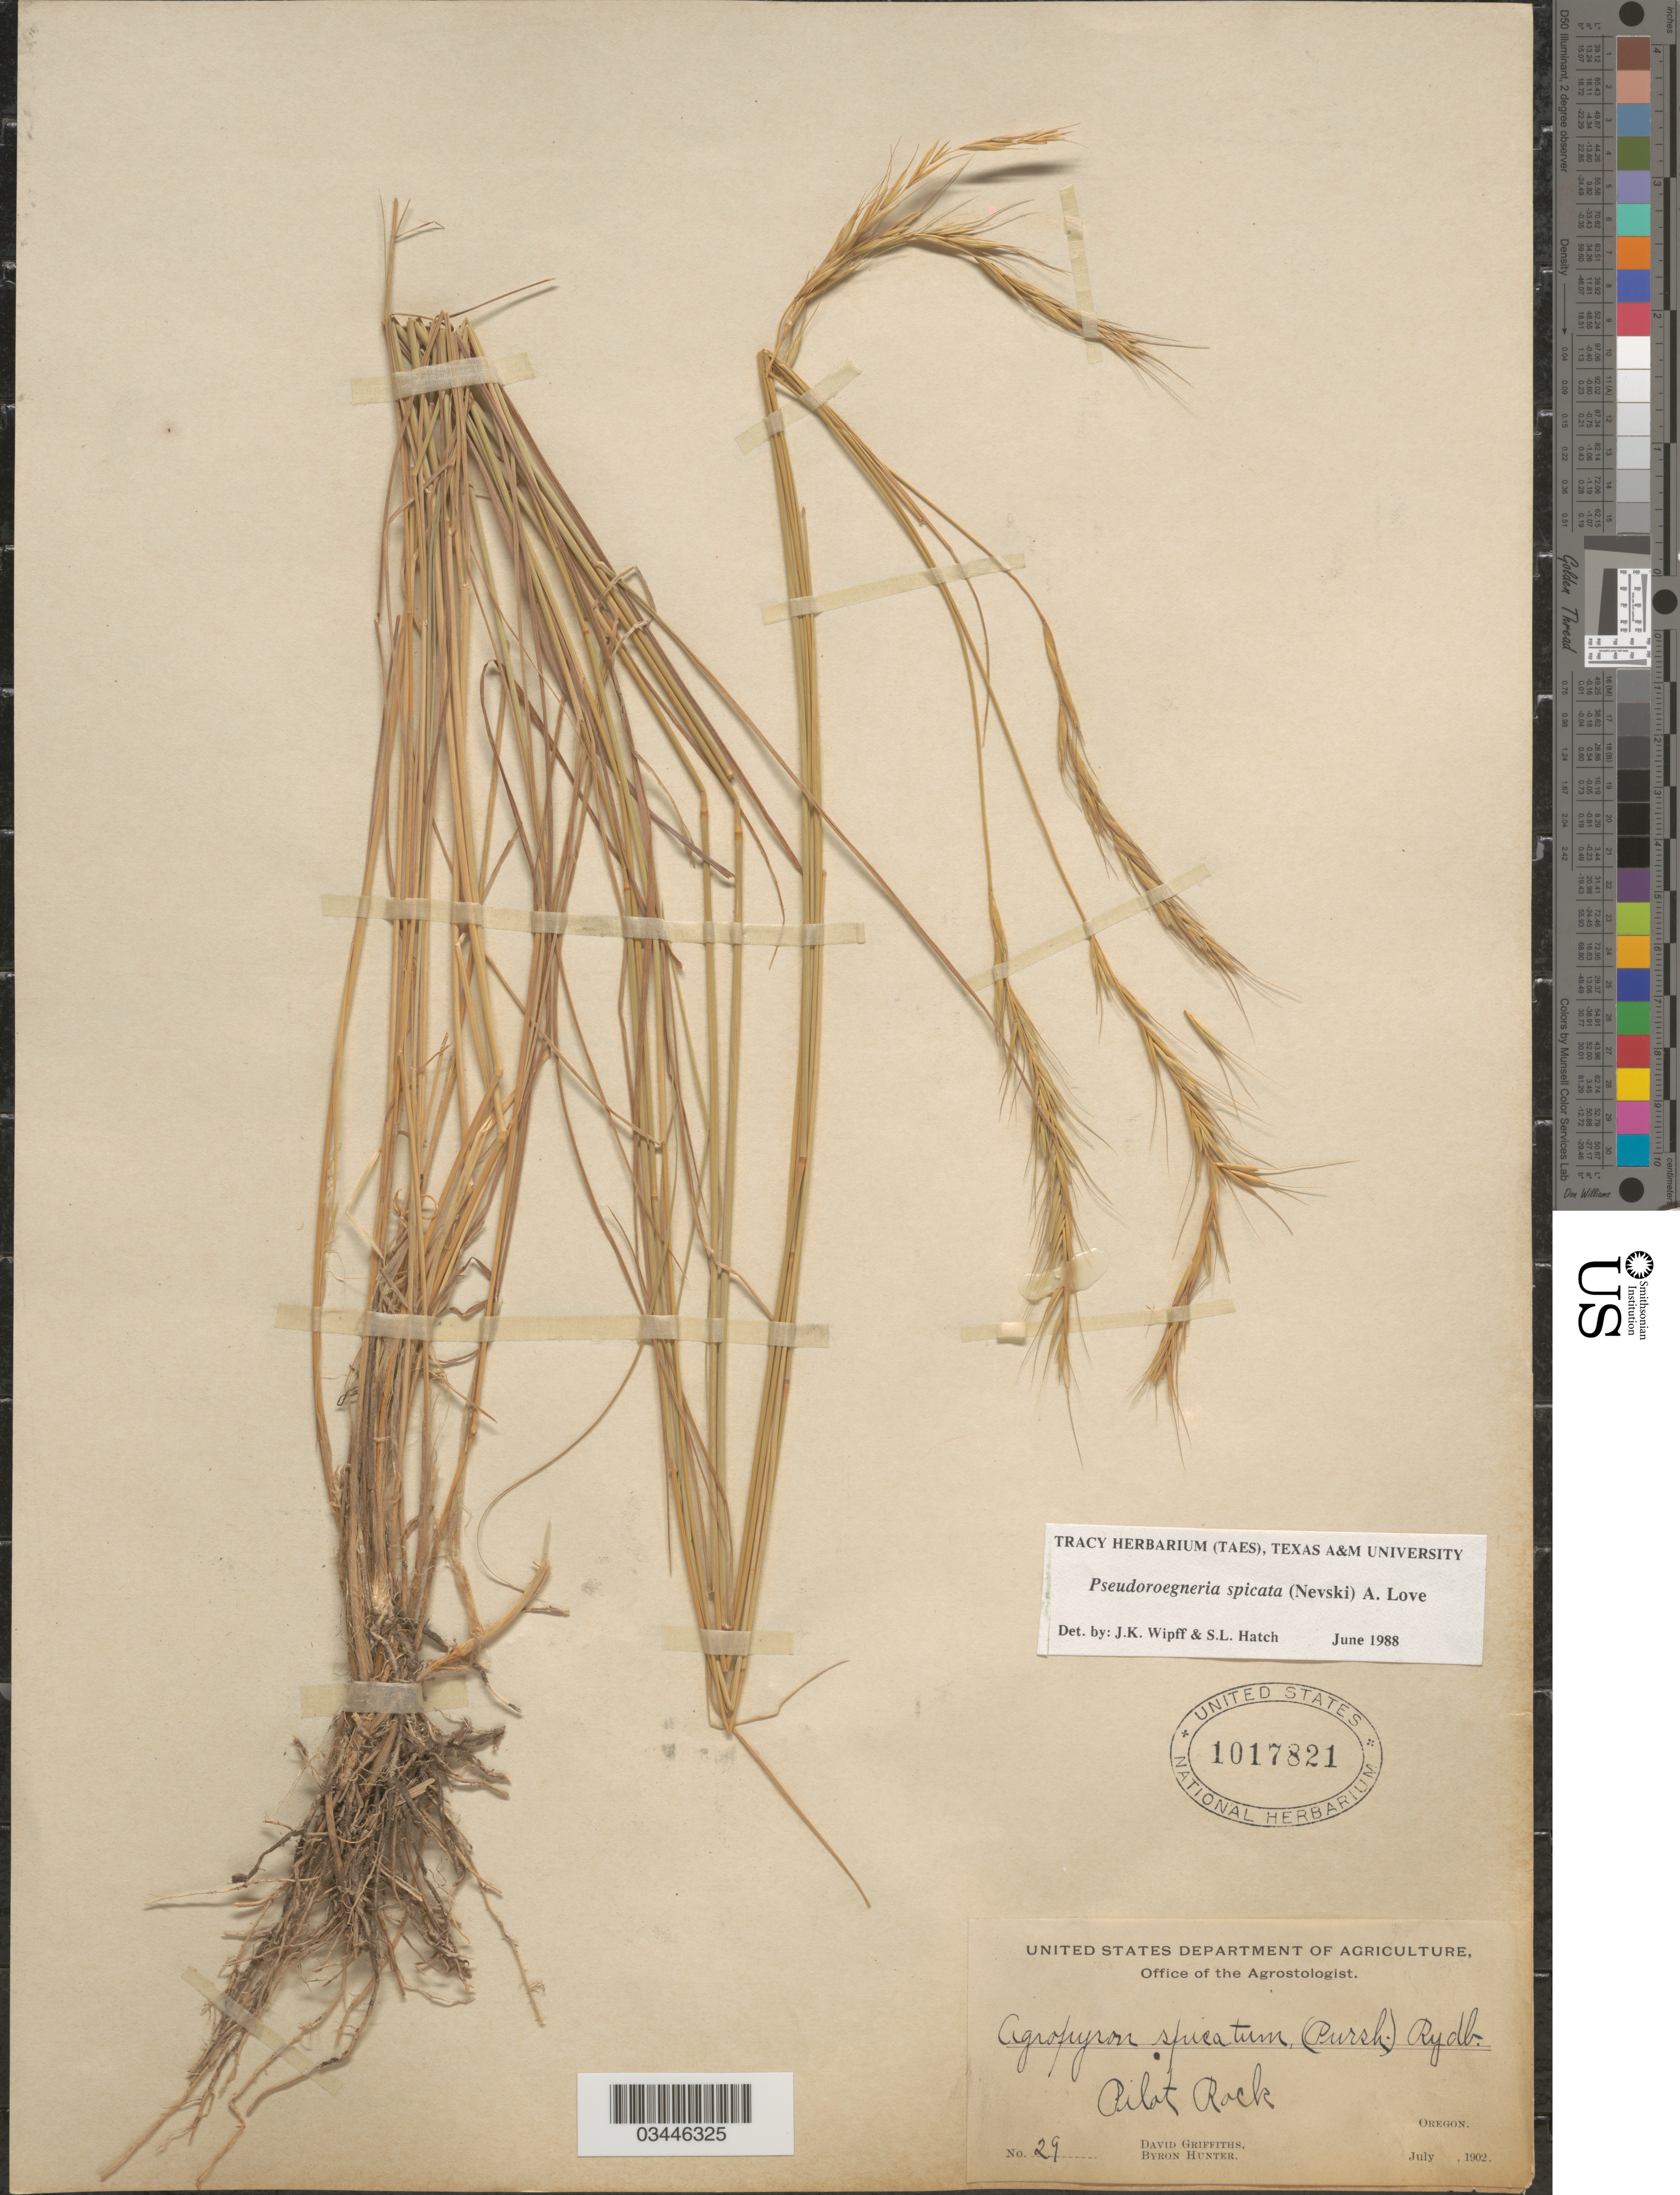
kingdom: Plantae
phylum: Tracheophyta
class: Liliopsida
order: Poales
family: Poaceae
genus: Pseudoroegneria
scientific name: Pseudoroegneria spicata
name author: (Pursh) Á. Löve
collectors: D. Griffiths & B. Hunter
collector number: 29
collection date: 1902-07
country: United States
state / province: Oregon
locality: Pilot Rock.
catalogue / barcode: US 1017821